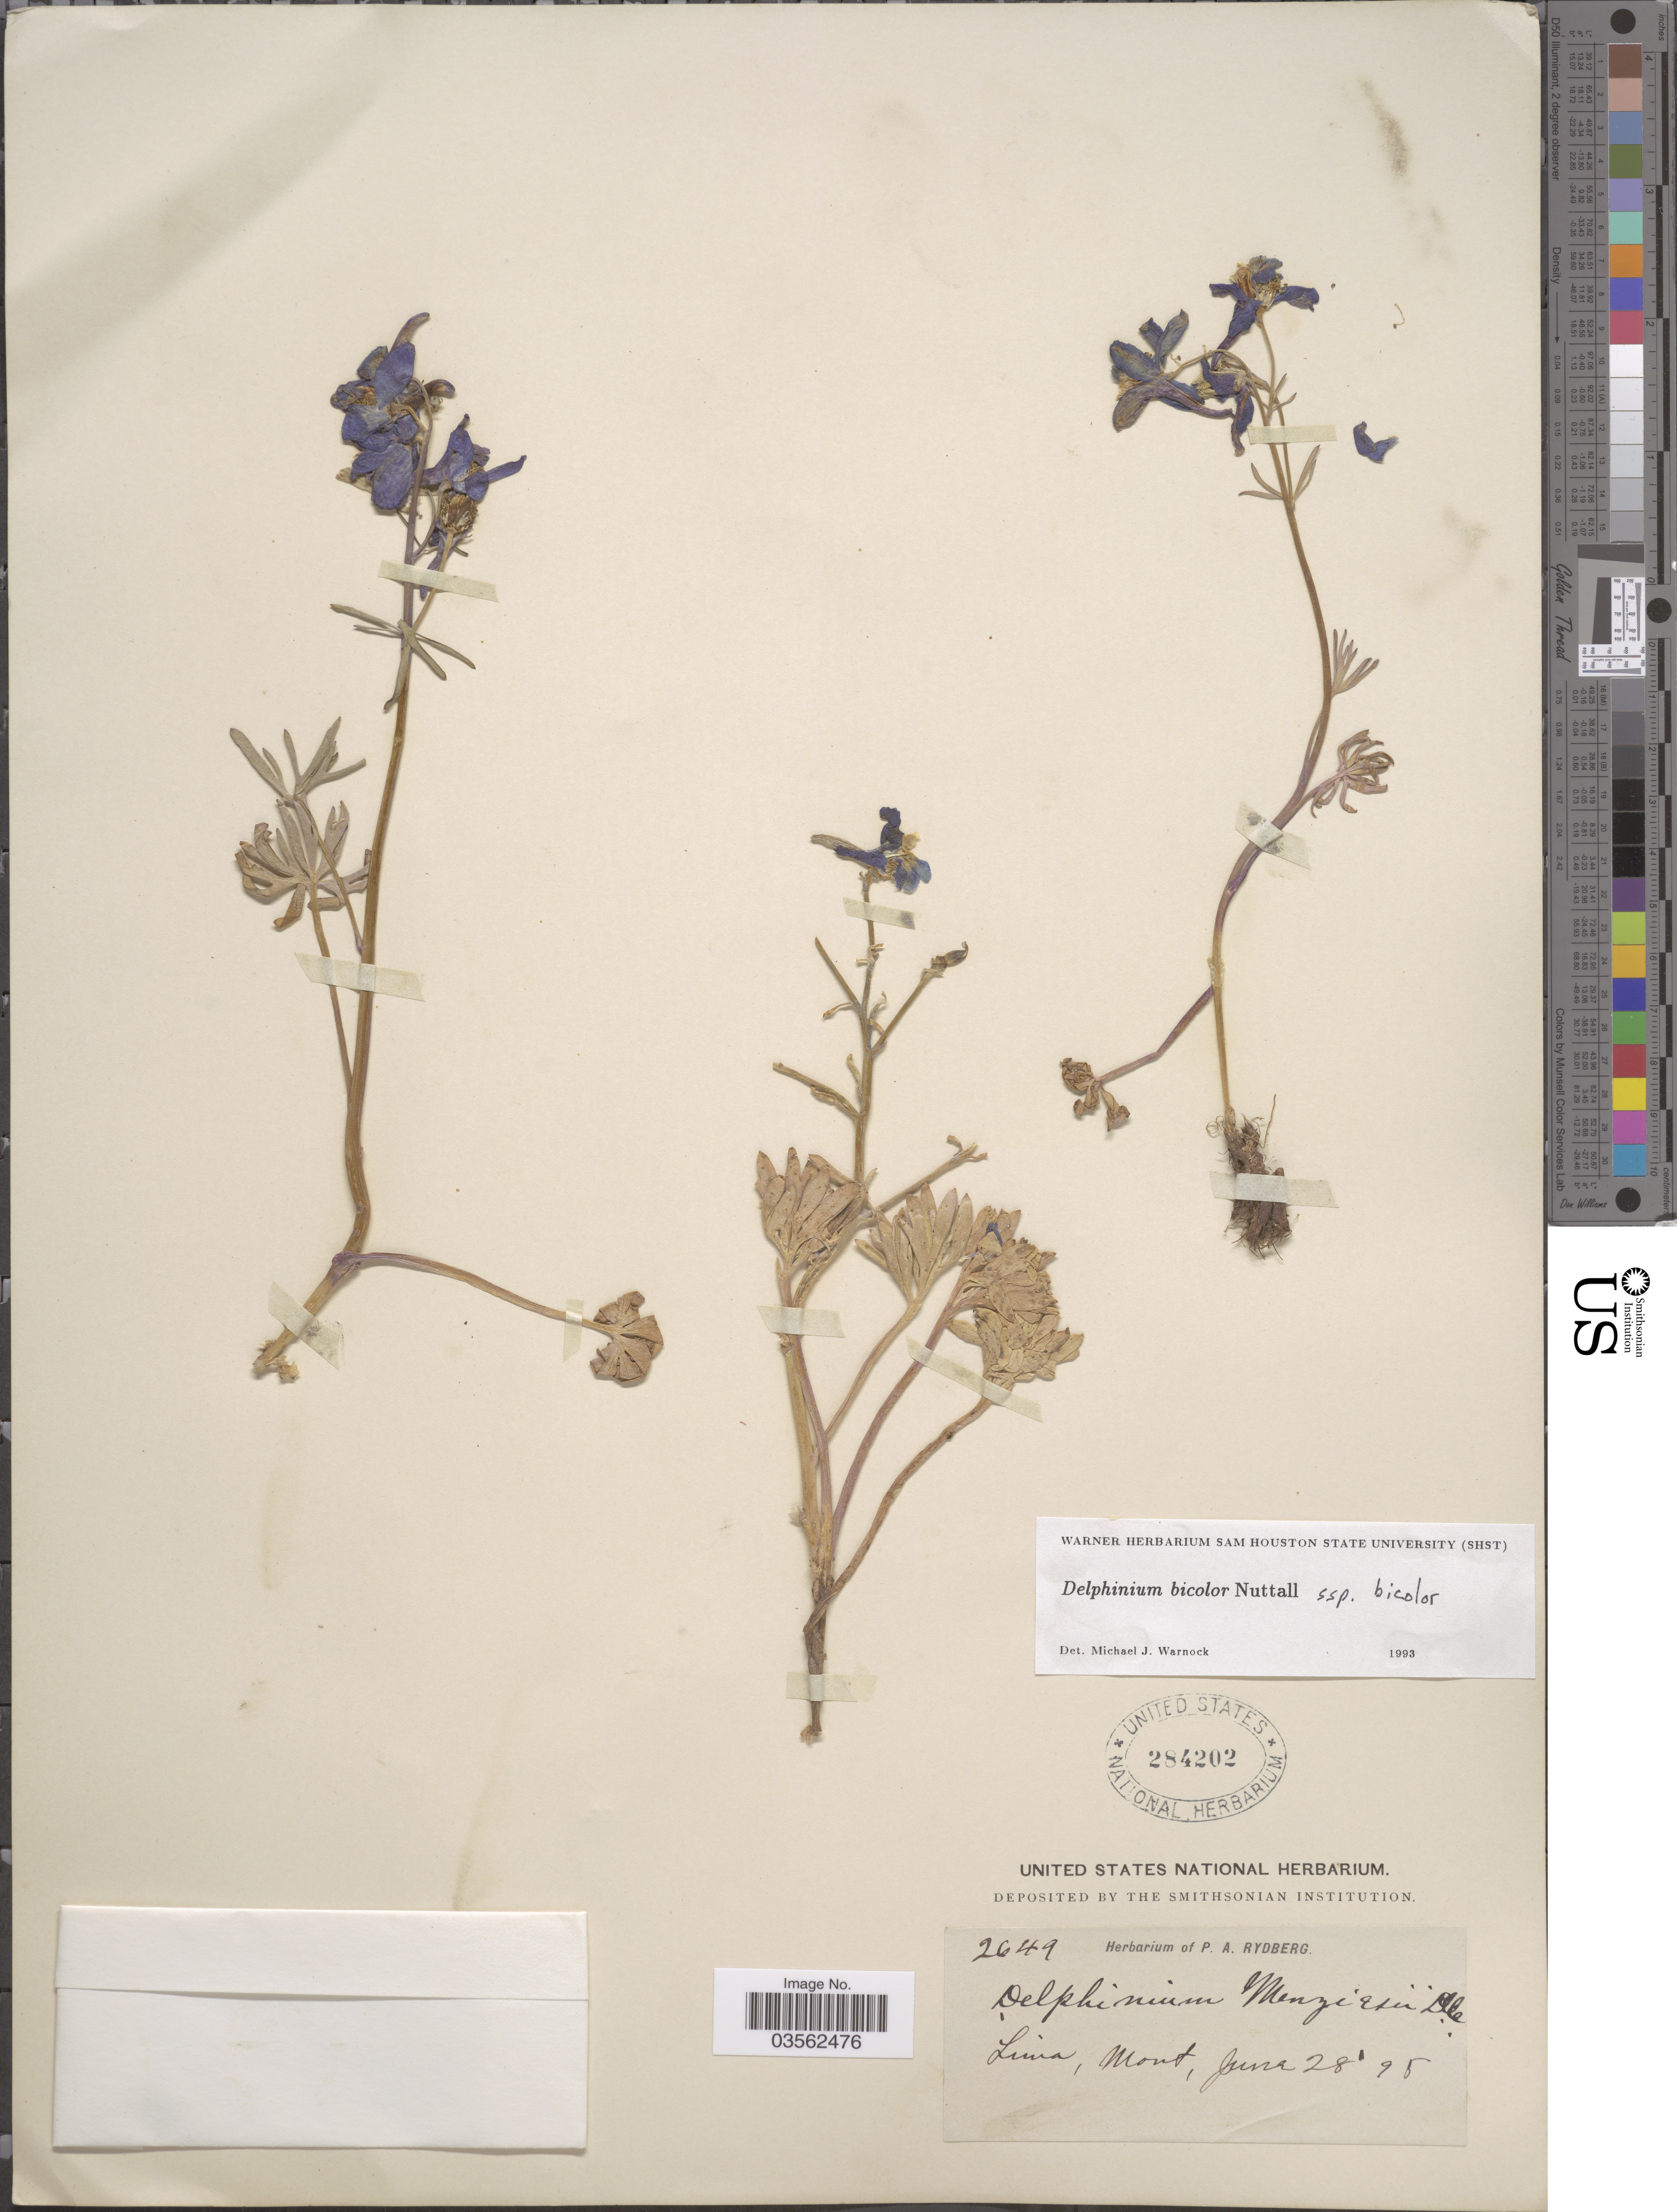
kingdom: Plantae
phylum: Tracheophyta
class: Magnoliopsida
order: Ranunculales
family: Ranunculaceae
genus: Delphinium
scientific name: Delphinium bicolor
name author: Nutt.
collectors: ex herb. P. A. Rydberg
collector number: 2649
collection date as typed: Transcribed d/m/y: 28/6/95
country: United States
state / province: Montana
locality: Lima.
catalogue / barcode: US 284202